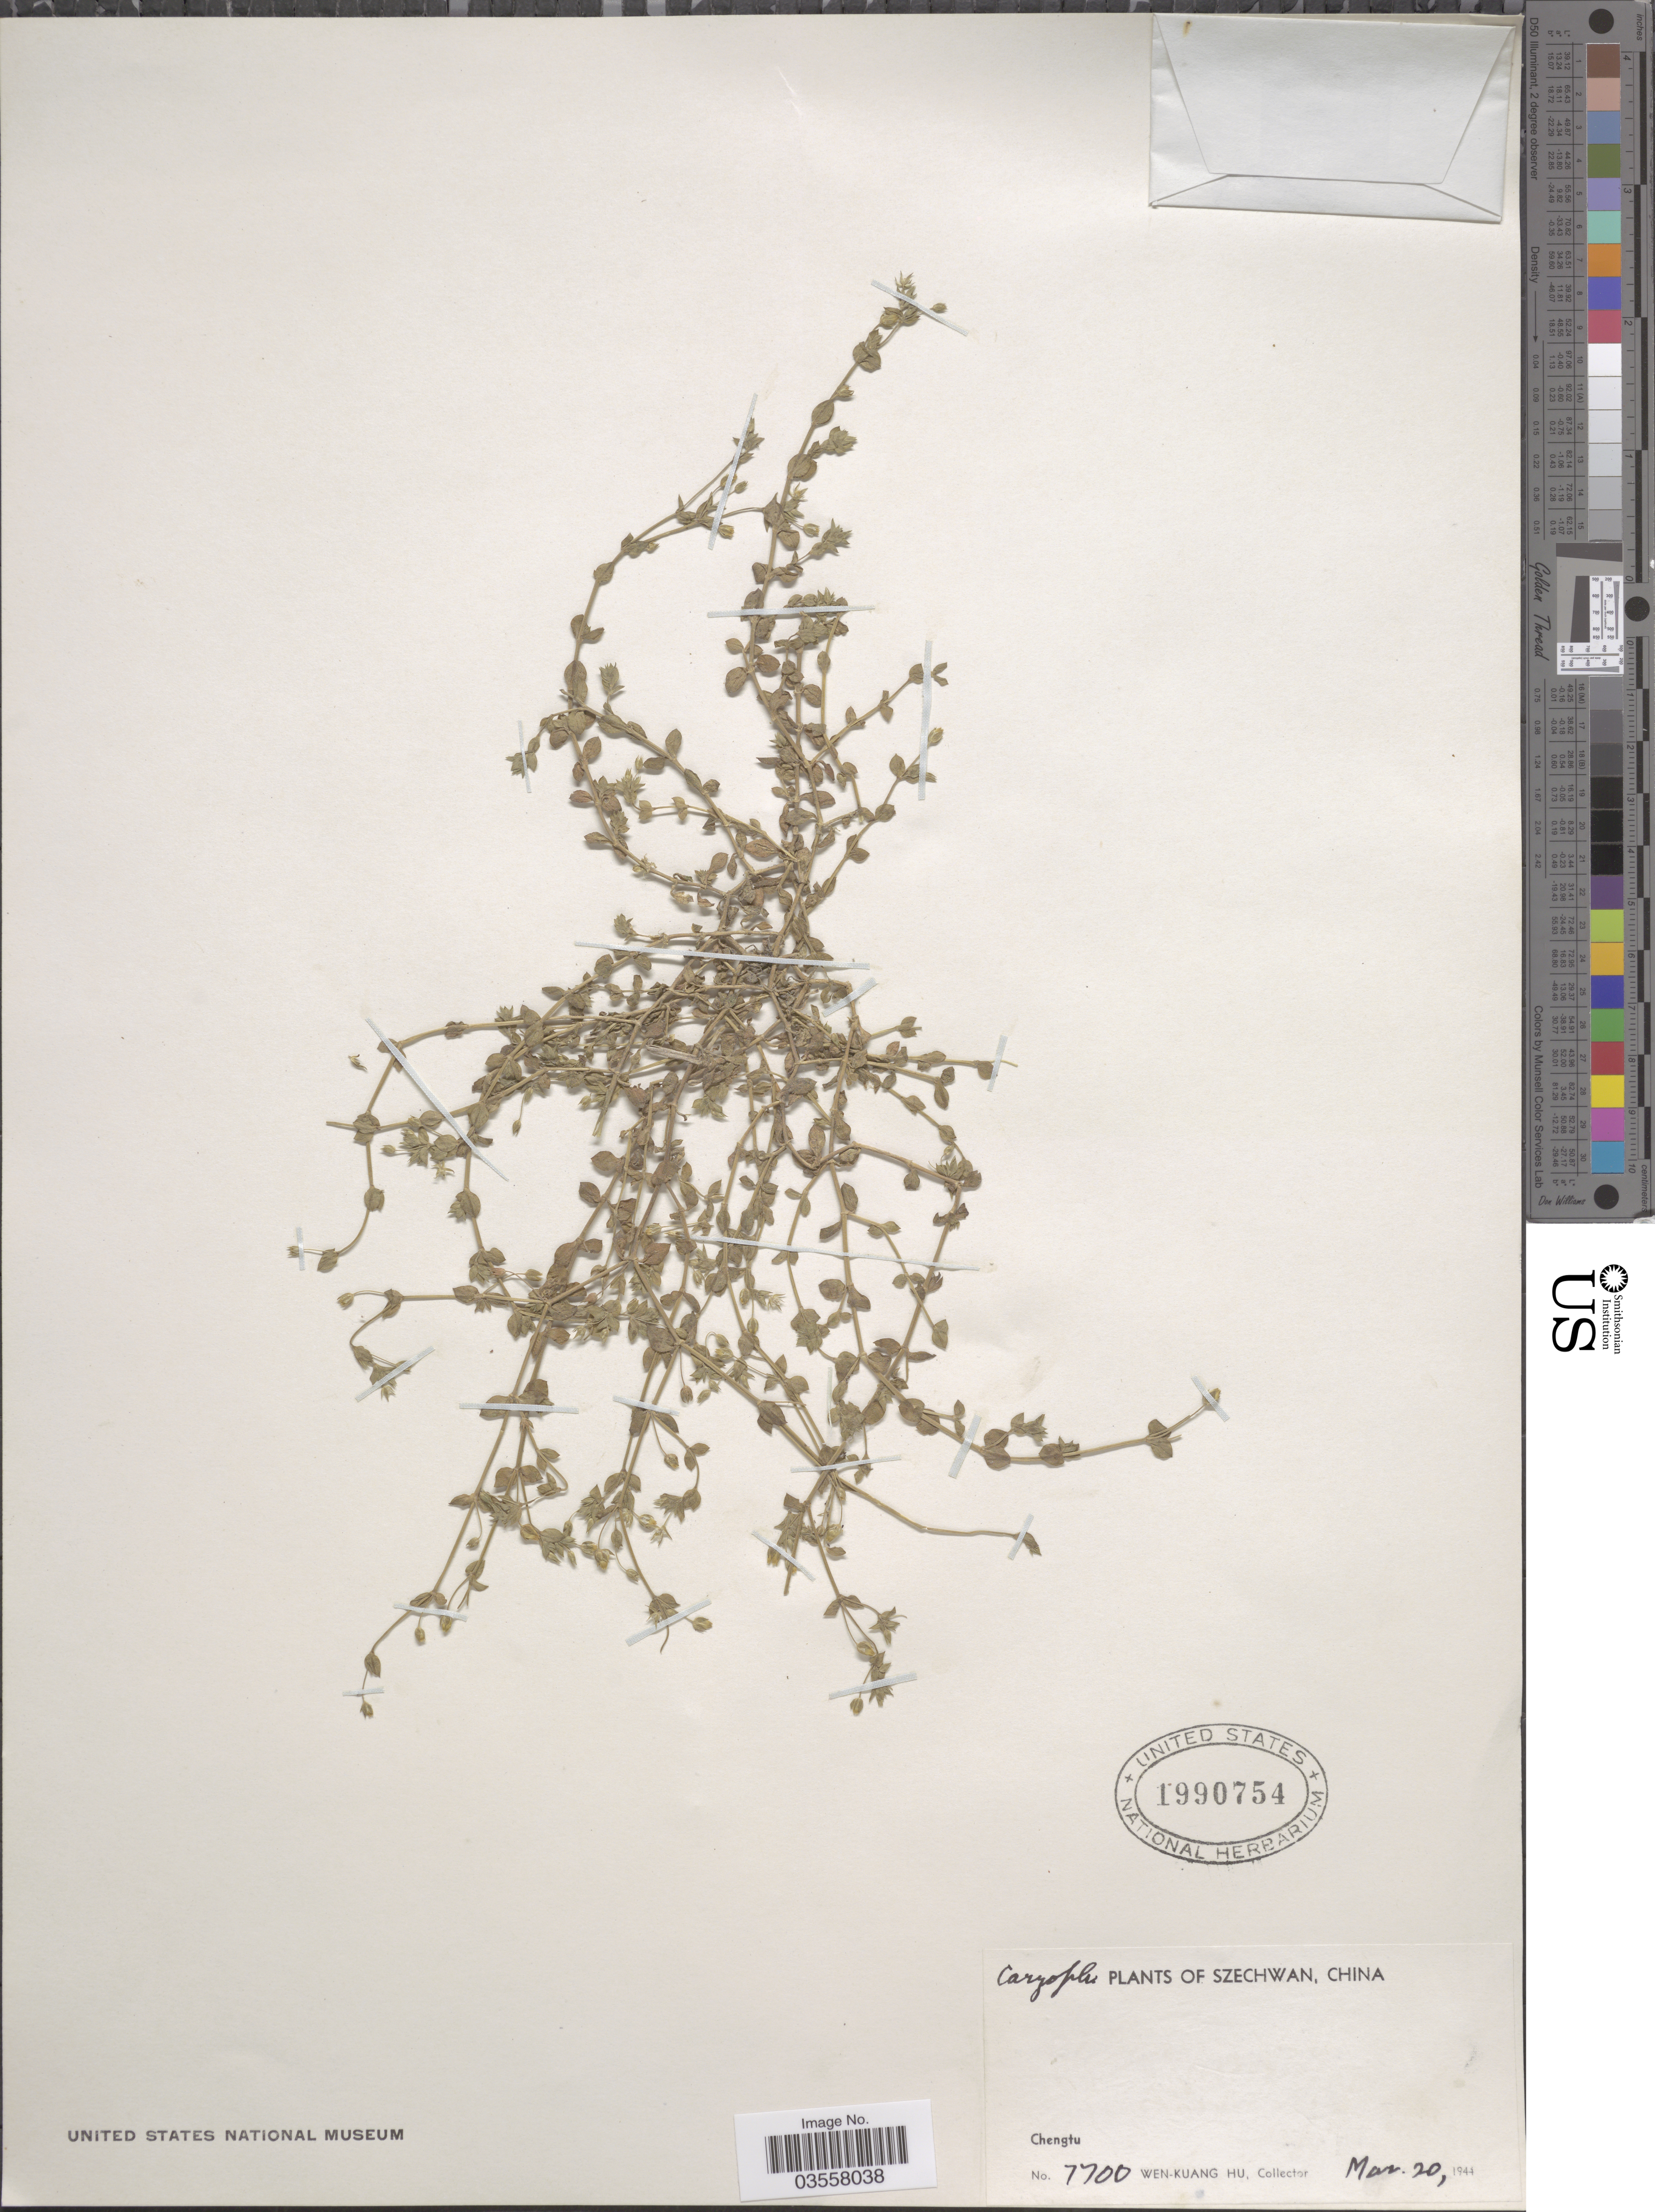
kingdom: Plantae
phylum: Tracheophyta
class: Magnoliopsida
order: Caryophyllales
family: Caryophyllaceae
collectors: W. K. Hu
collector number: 7700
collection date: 1944-03-20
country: China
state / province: Sichuan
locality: Szechwan. Chengtu.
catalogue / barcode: US 1990754